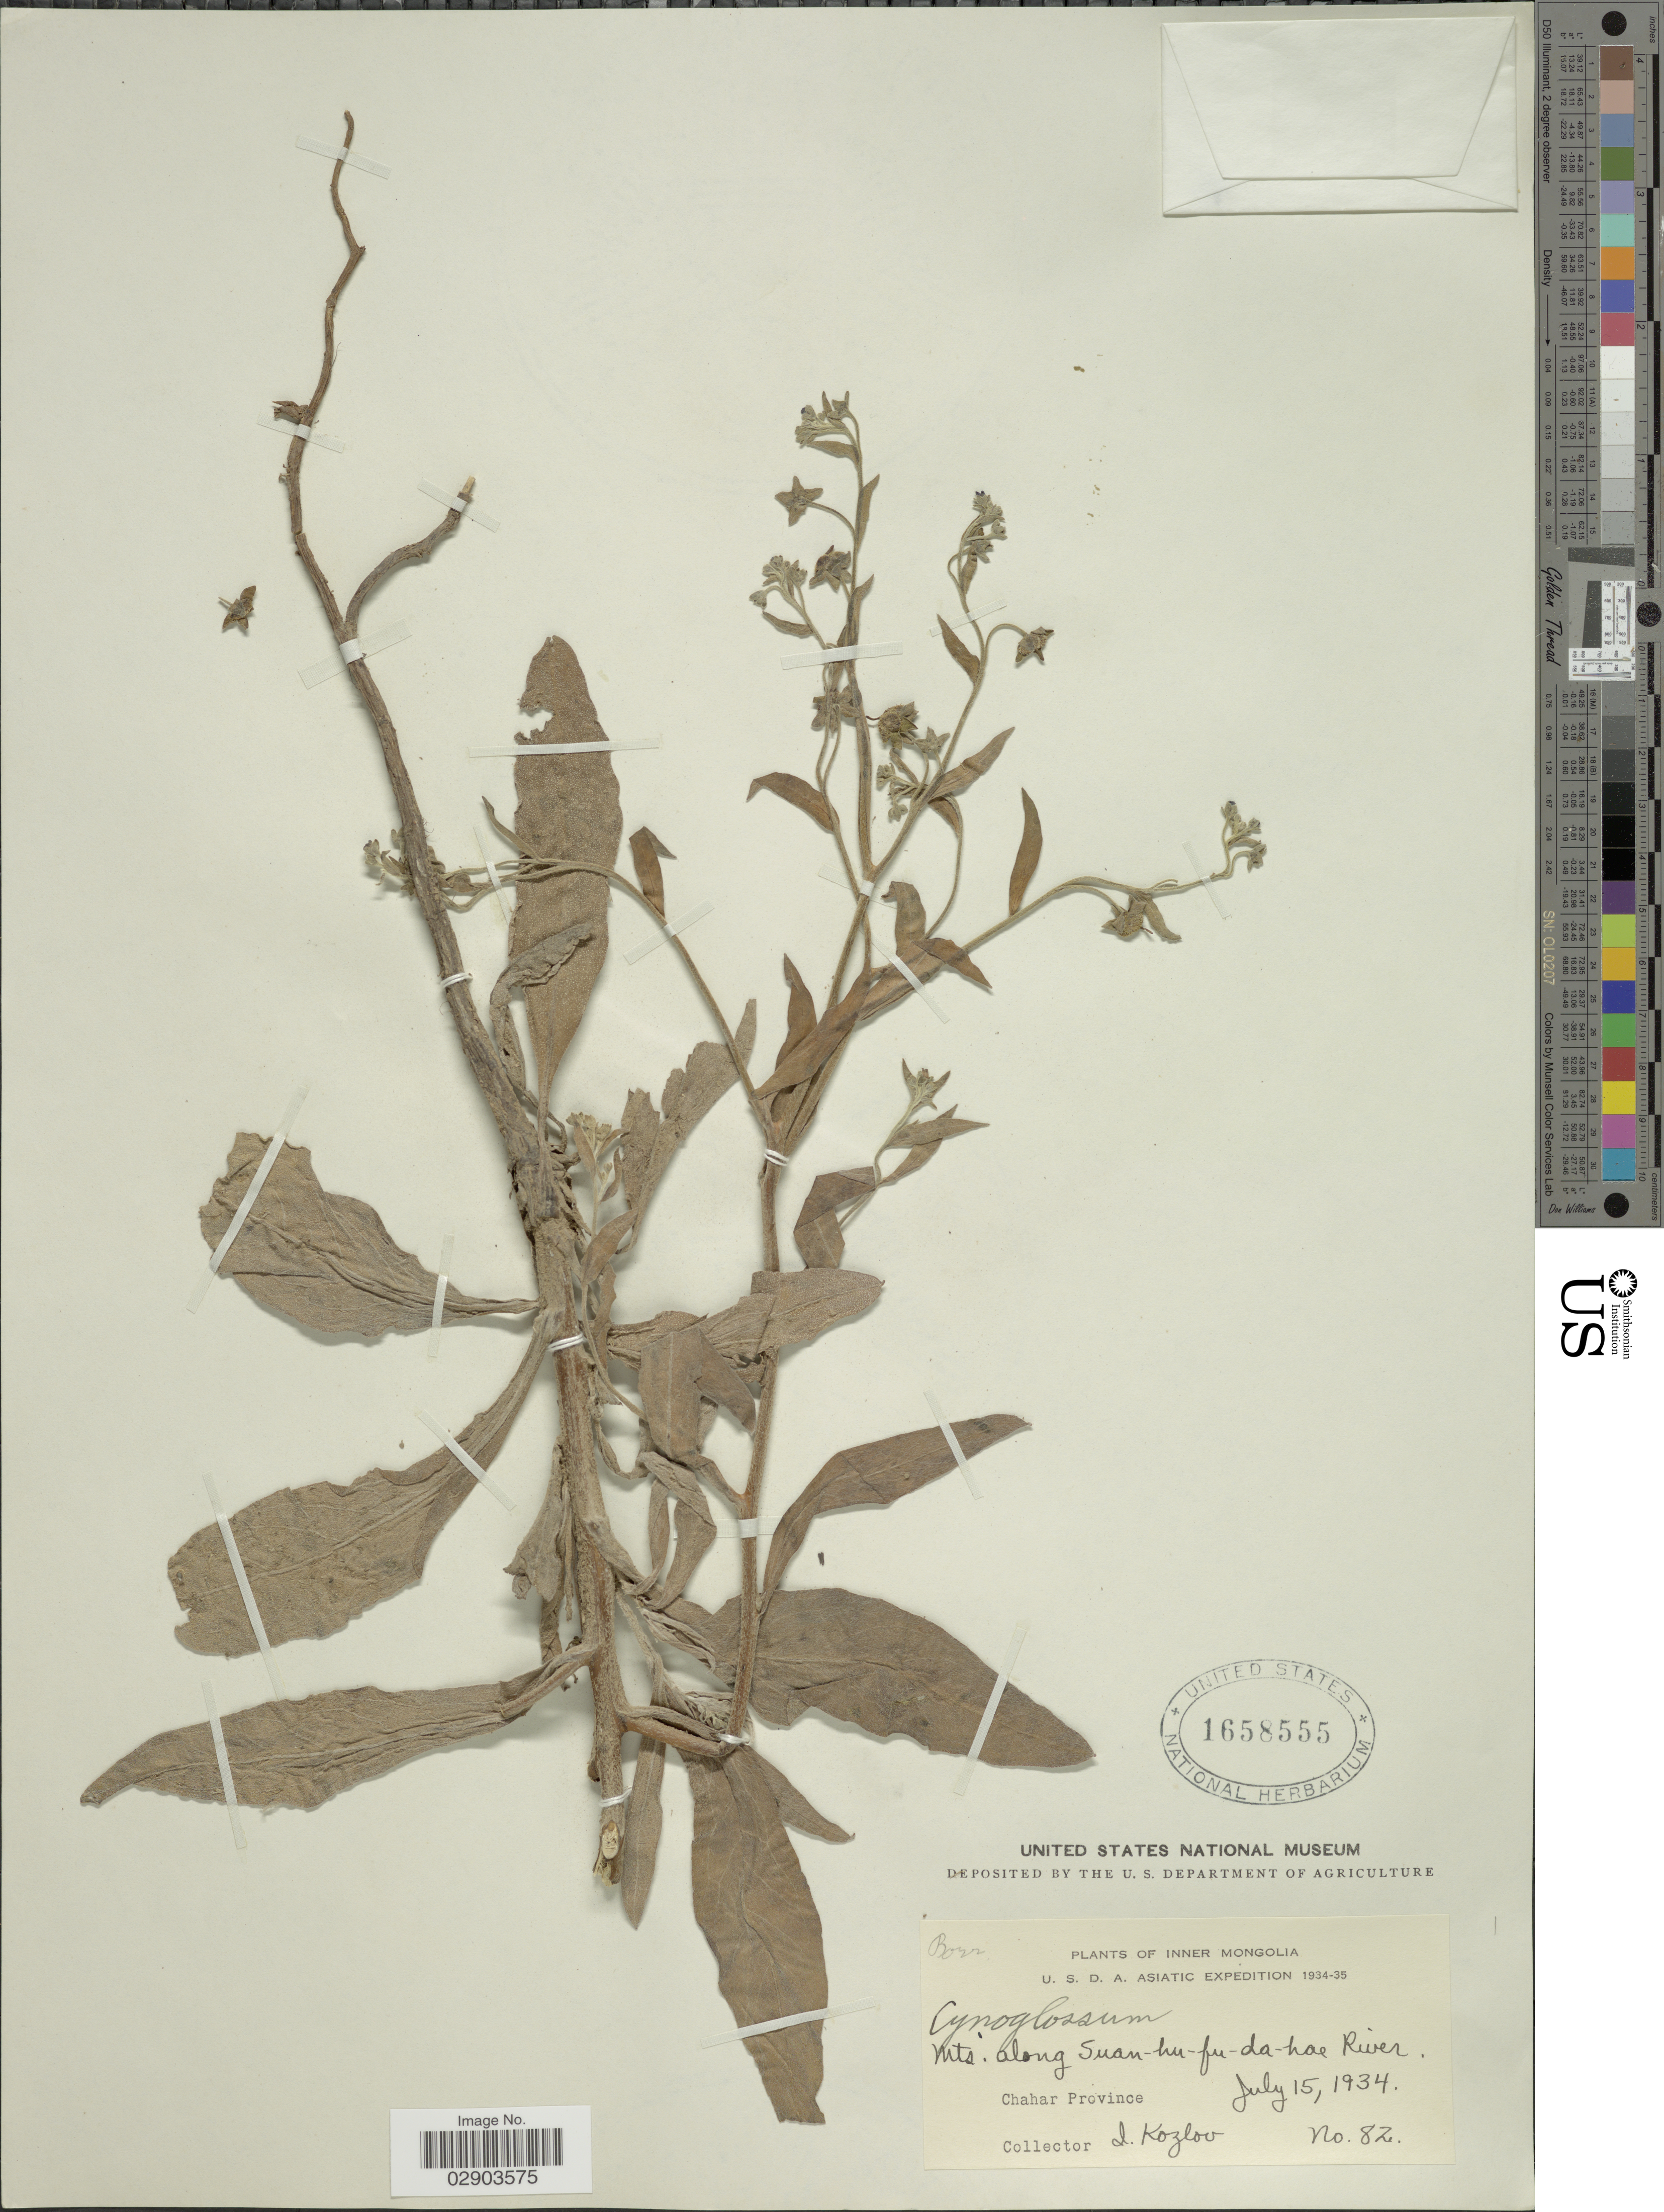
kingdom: Plantae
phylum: Tracheophyta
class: Magnoliopsida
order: Boraginales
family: Boraginaceae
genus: Cynoglossum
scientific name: Cynoglossum sp.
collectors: I. Kozlov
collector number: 82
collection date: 1934-07-15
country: China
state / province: Nei Monggol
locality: Inner Mongolia, Mts., along Suan-hu-fu-da-hae River, Chahar Province.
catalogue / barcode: US 1658555